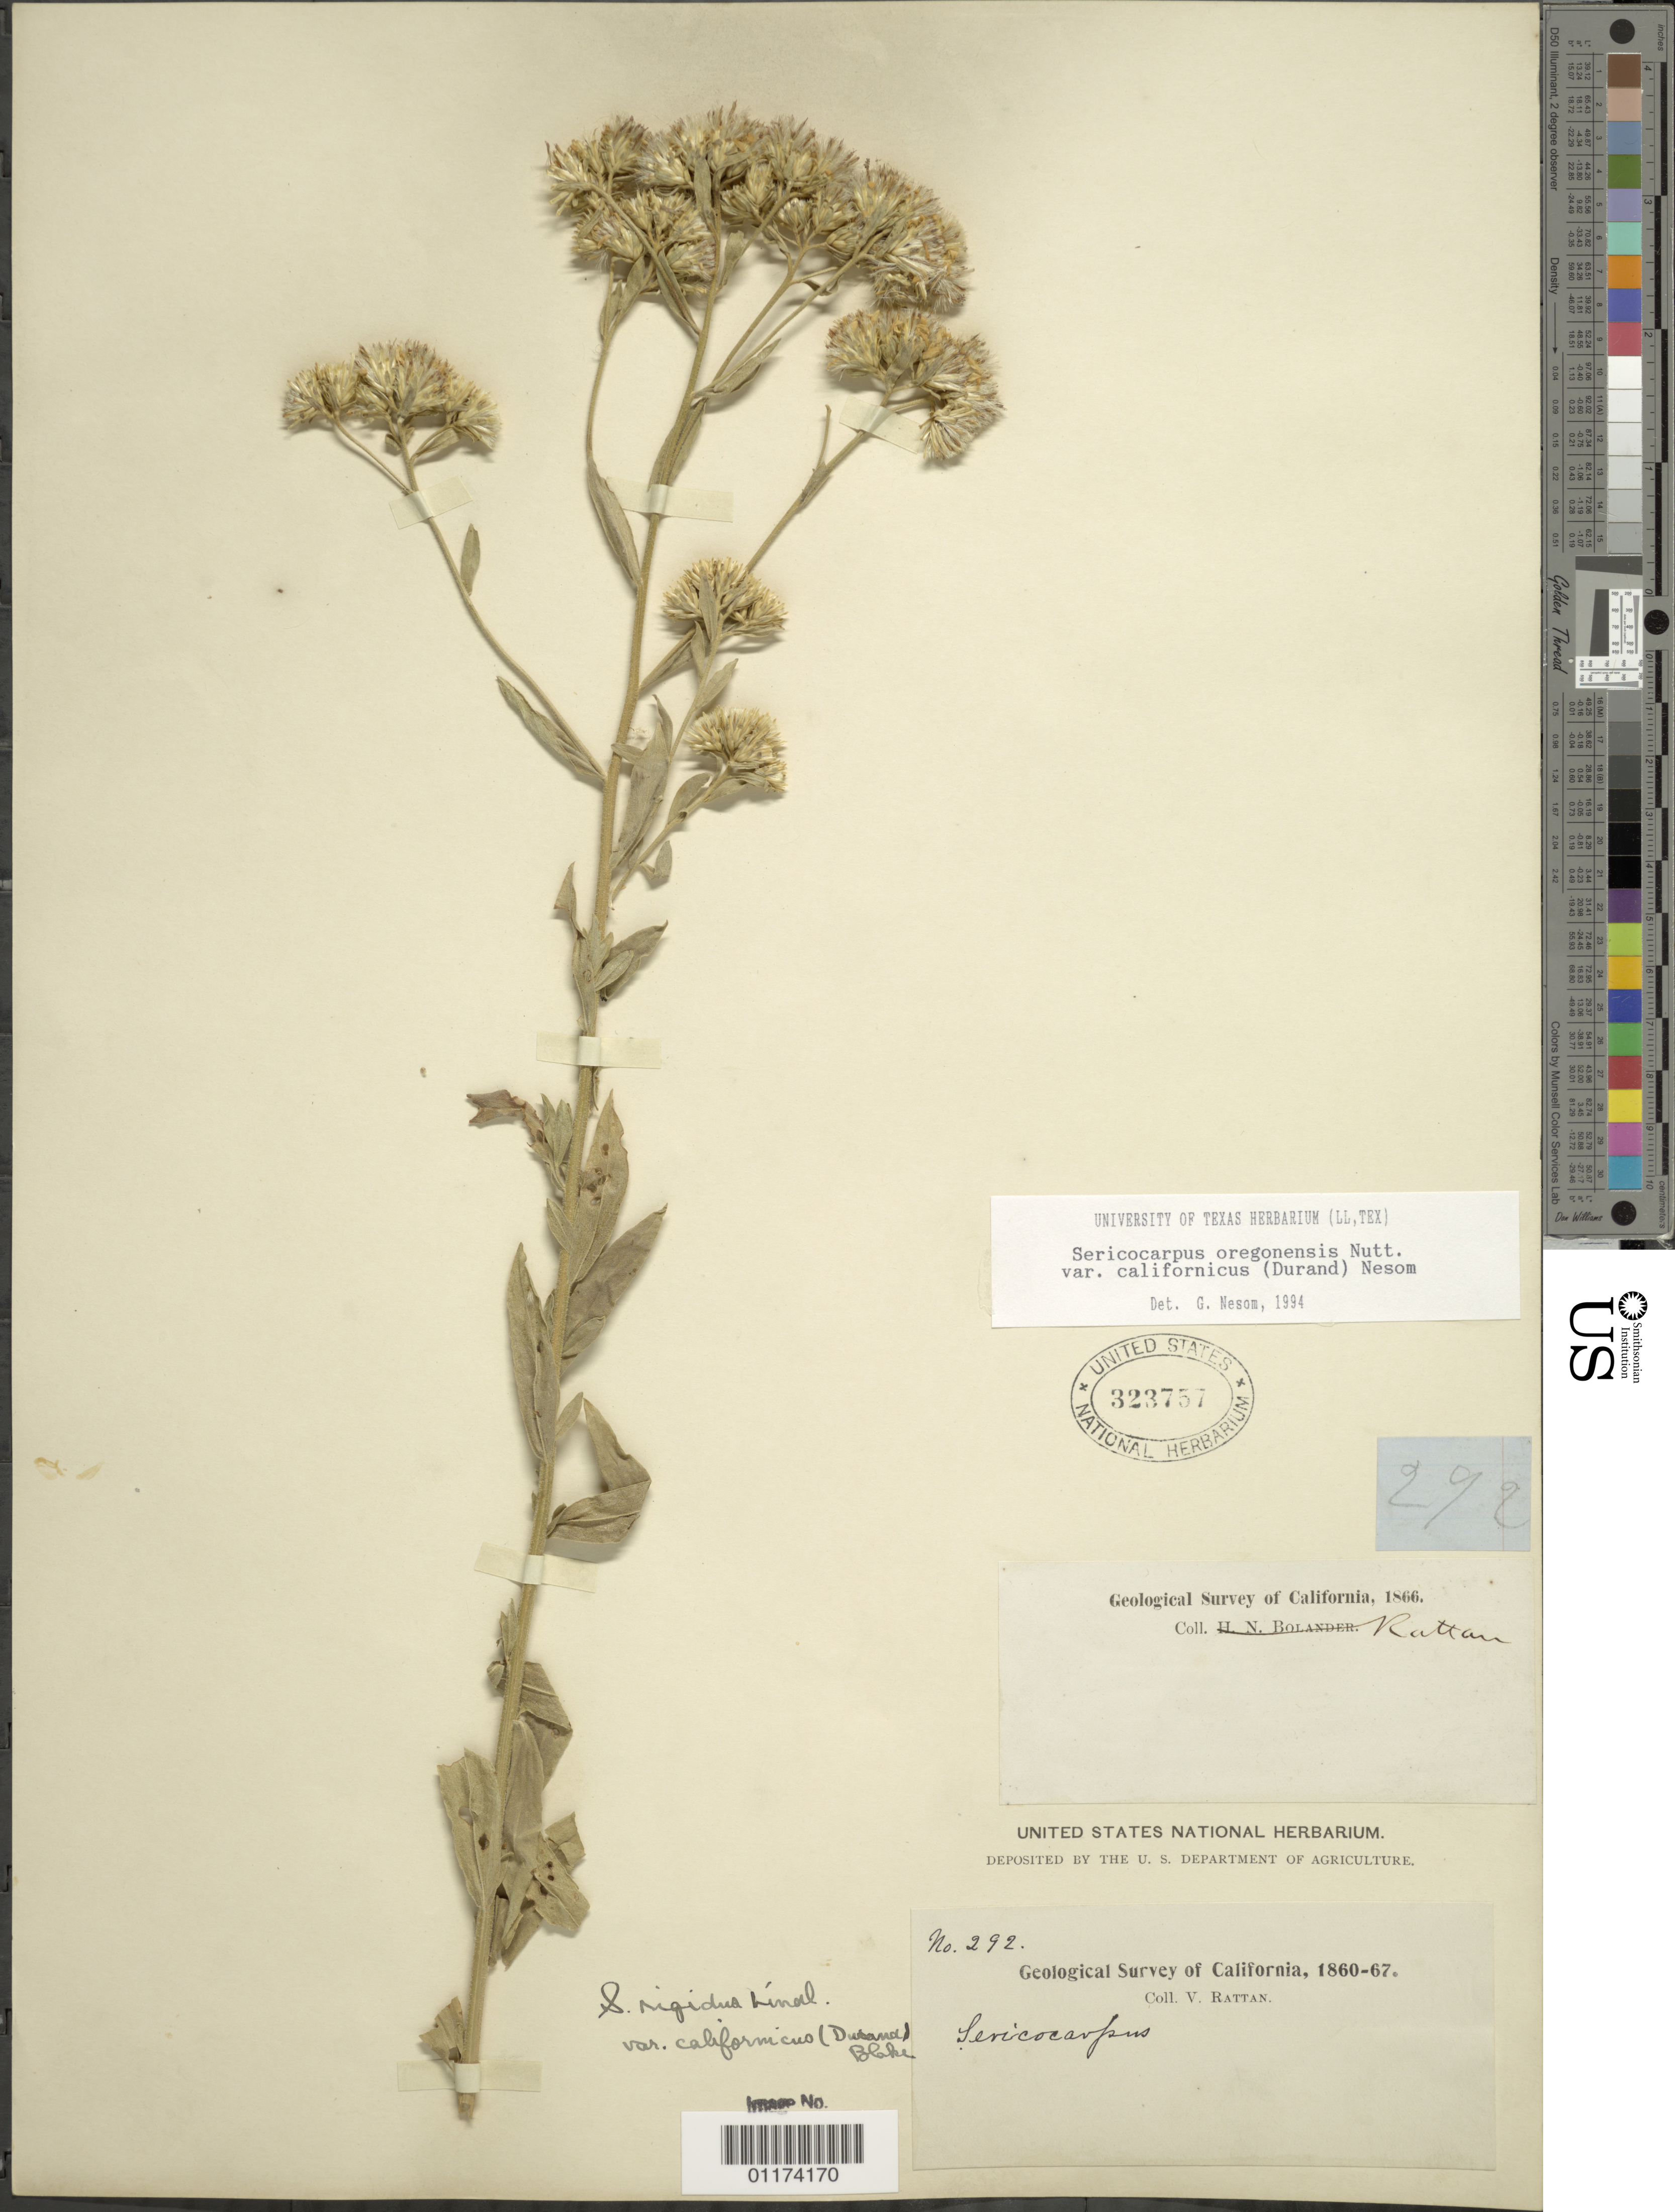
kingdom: Plantae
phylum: Tracheophyta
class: Magnoliopsida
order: Asterales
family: Asteraceae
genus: Sericocarpus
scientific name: Sericocarpus oregonensis var. californicus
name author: (Durand) G.L. Nesom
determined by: Nesom, Guy L.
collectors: V. Rattan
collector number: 292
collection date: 1860/1867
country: United States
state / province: California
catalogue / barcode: US 323757